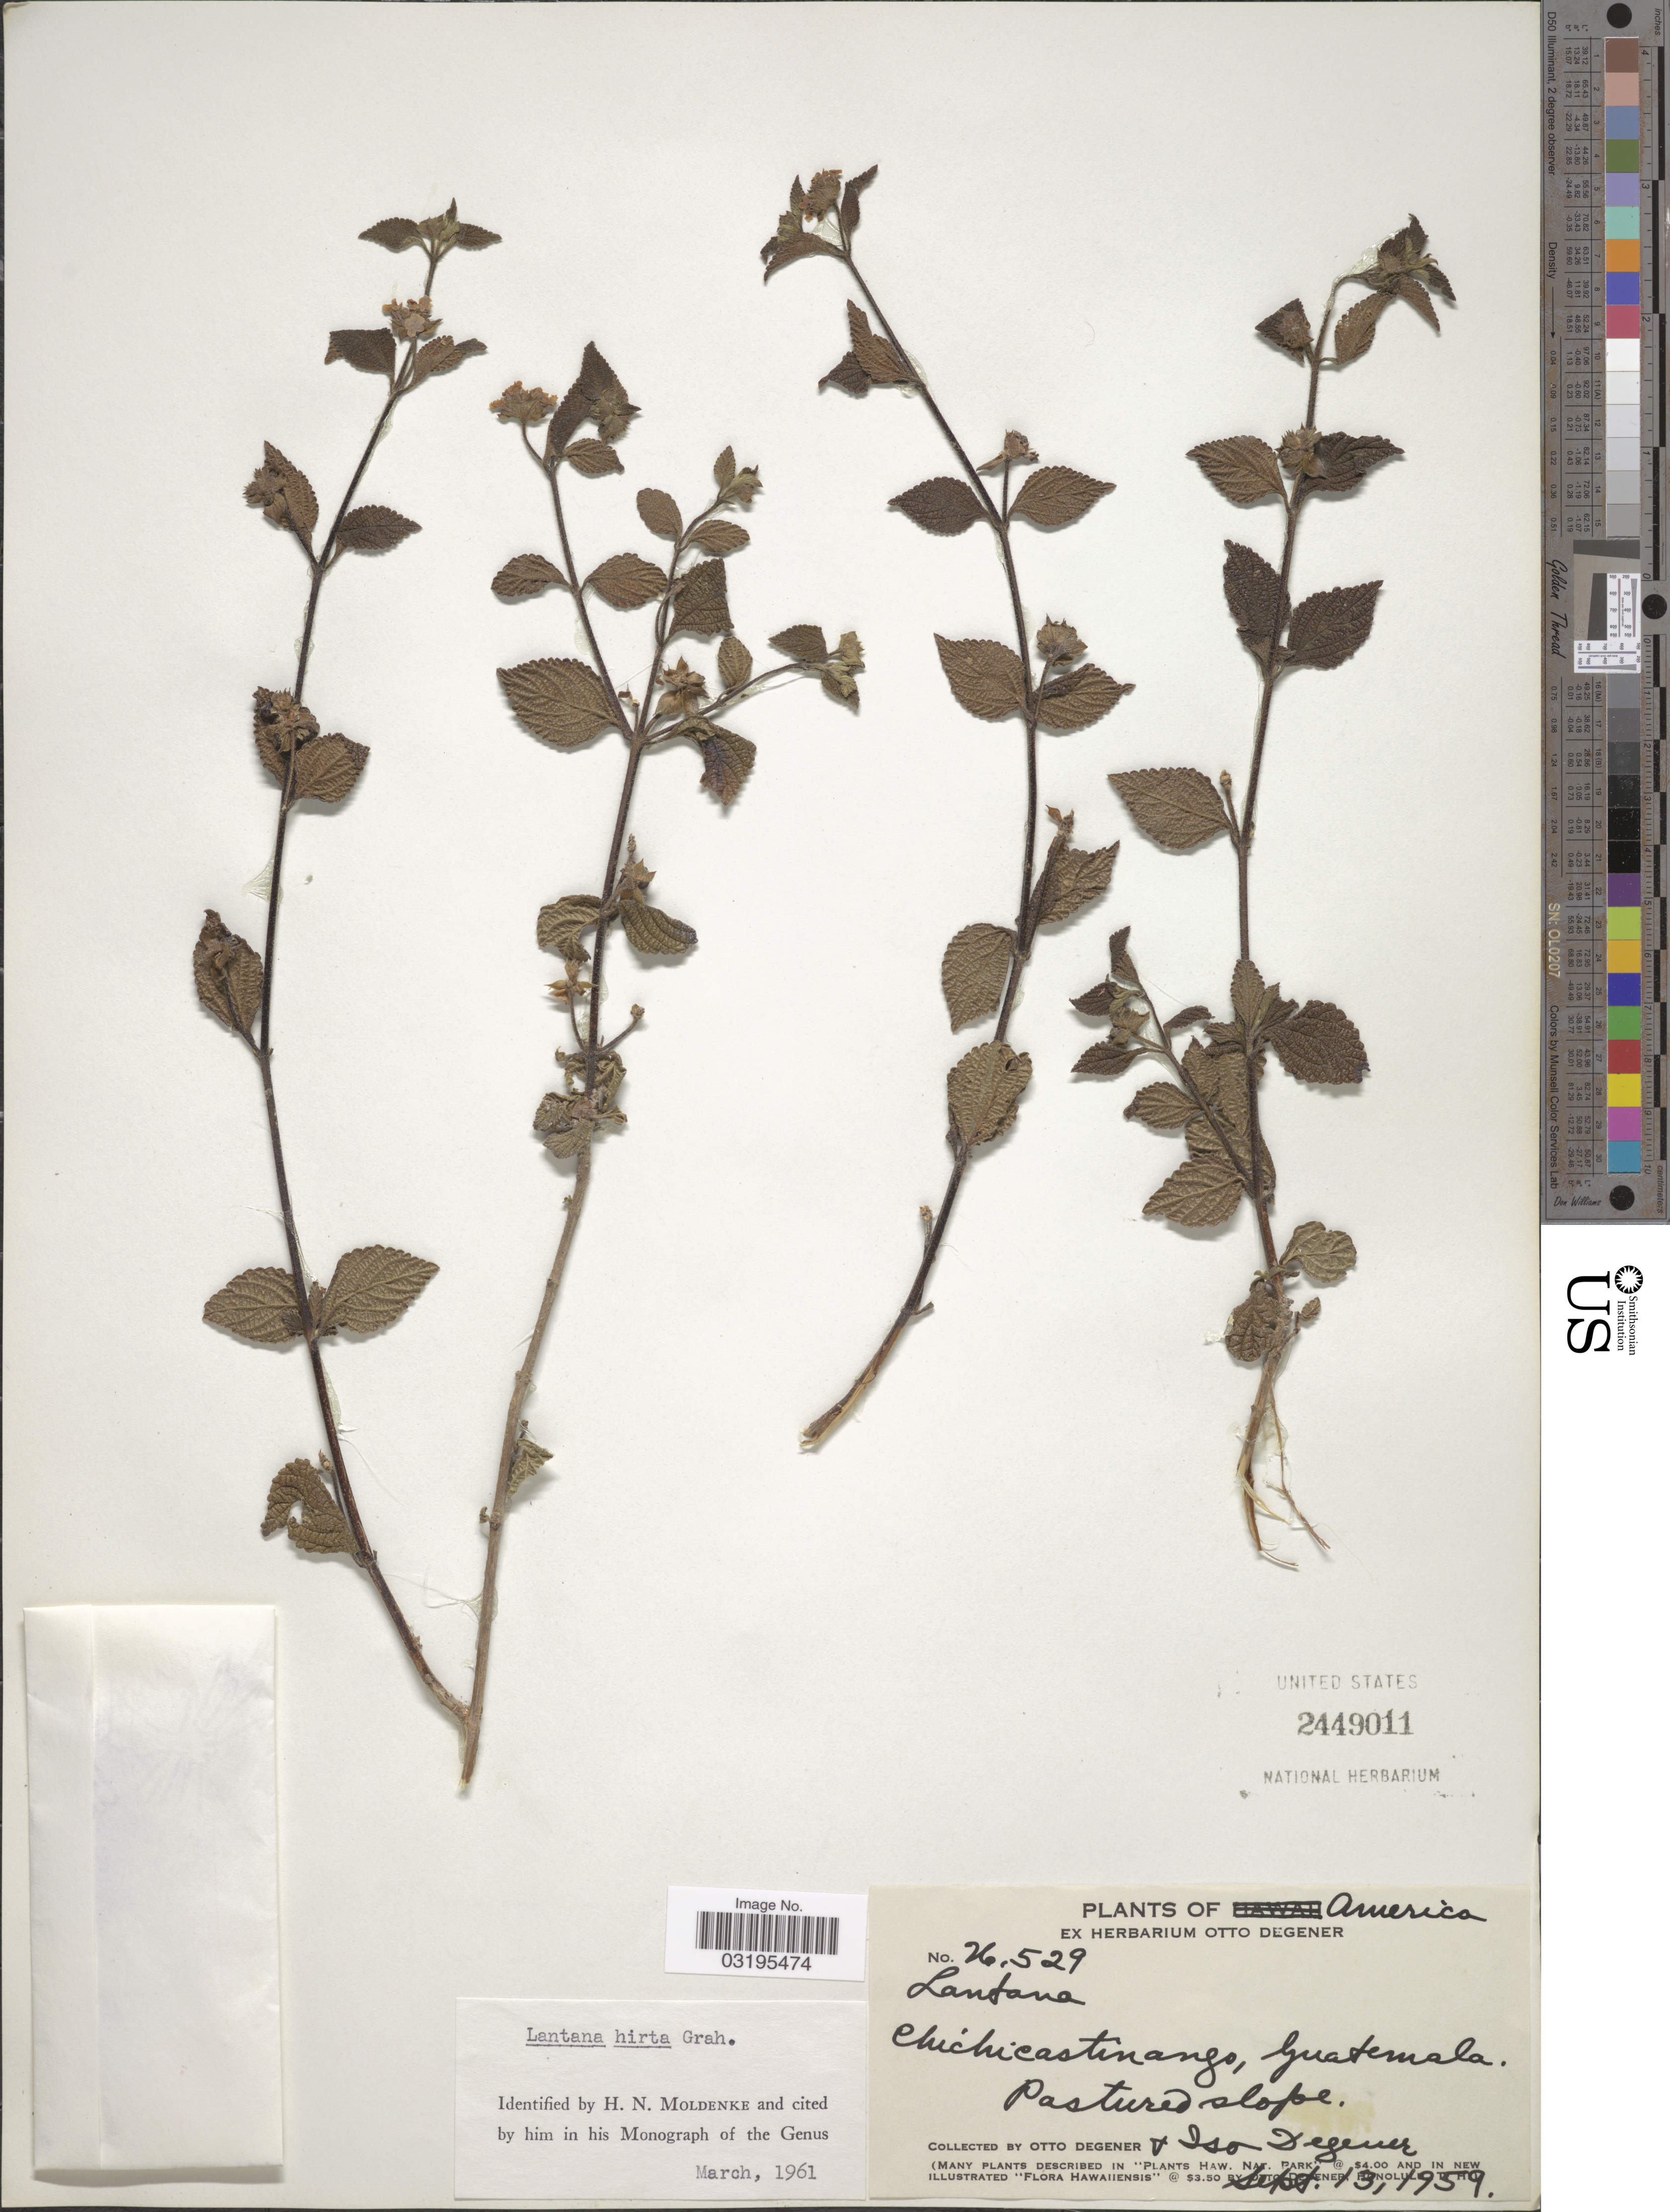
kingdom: Plantae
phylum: Tracheophyta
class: Magnoliopsida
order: Lamiales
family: Verbenaceae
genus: Lantana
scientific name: Lantana hirta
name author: Graham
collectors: O. Degener & I. Degener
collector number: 26529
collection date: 1959-09-13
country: Guatemala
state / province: Guatemala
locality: Chichicastinango.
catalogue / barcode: US 2449011